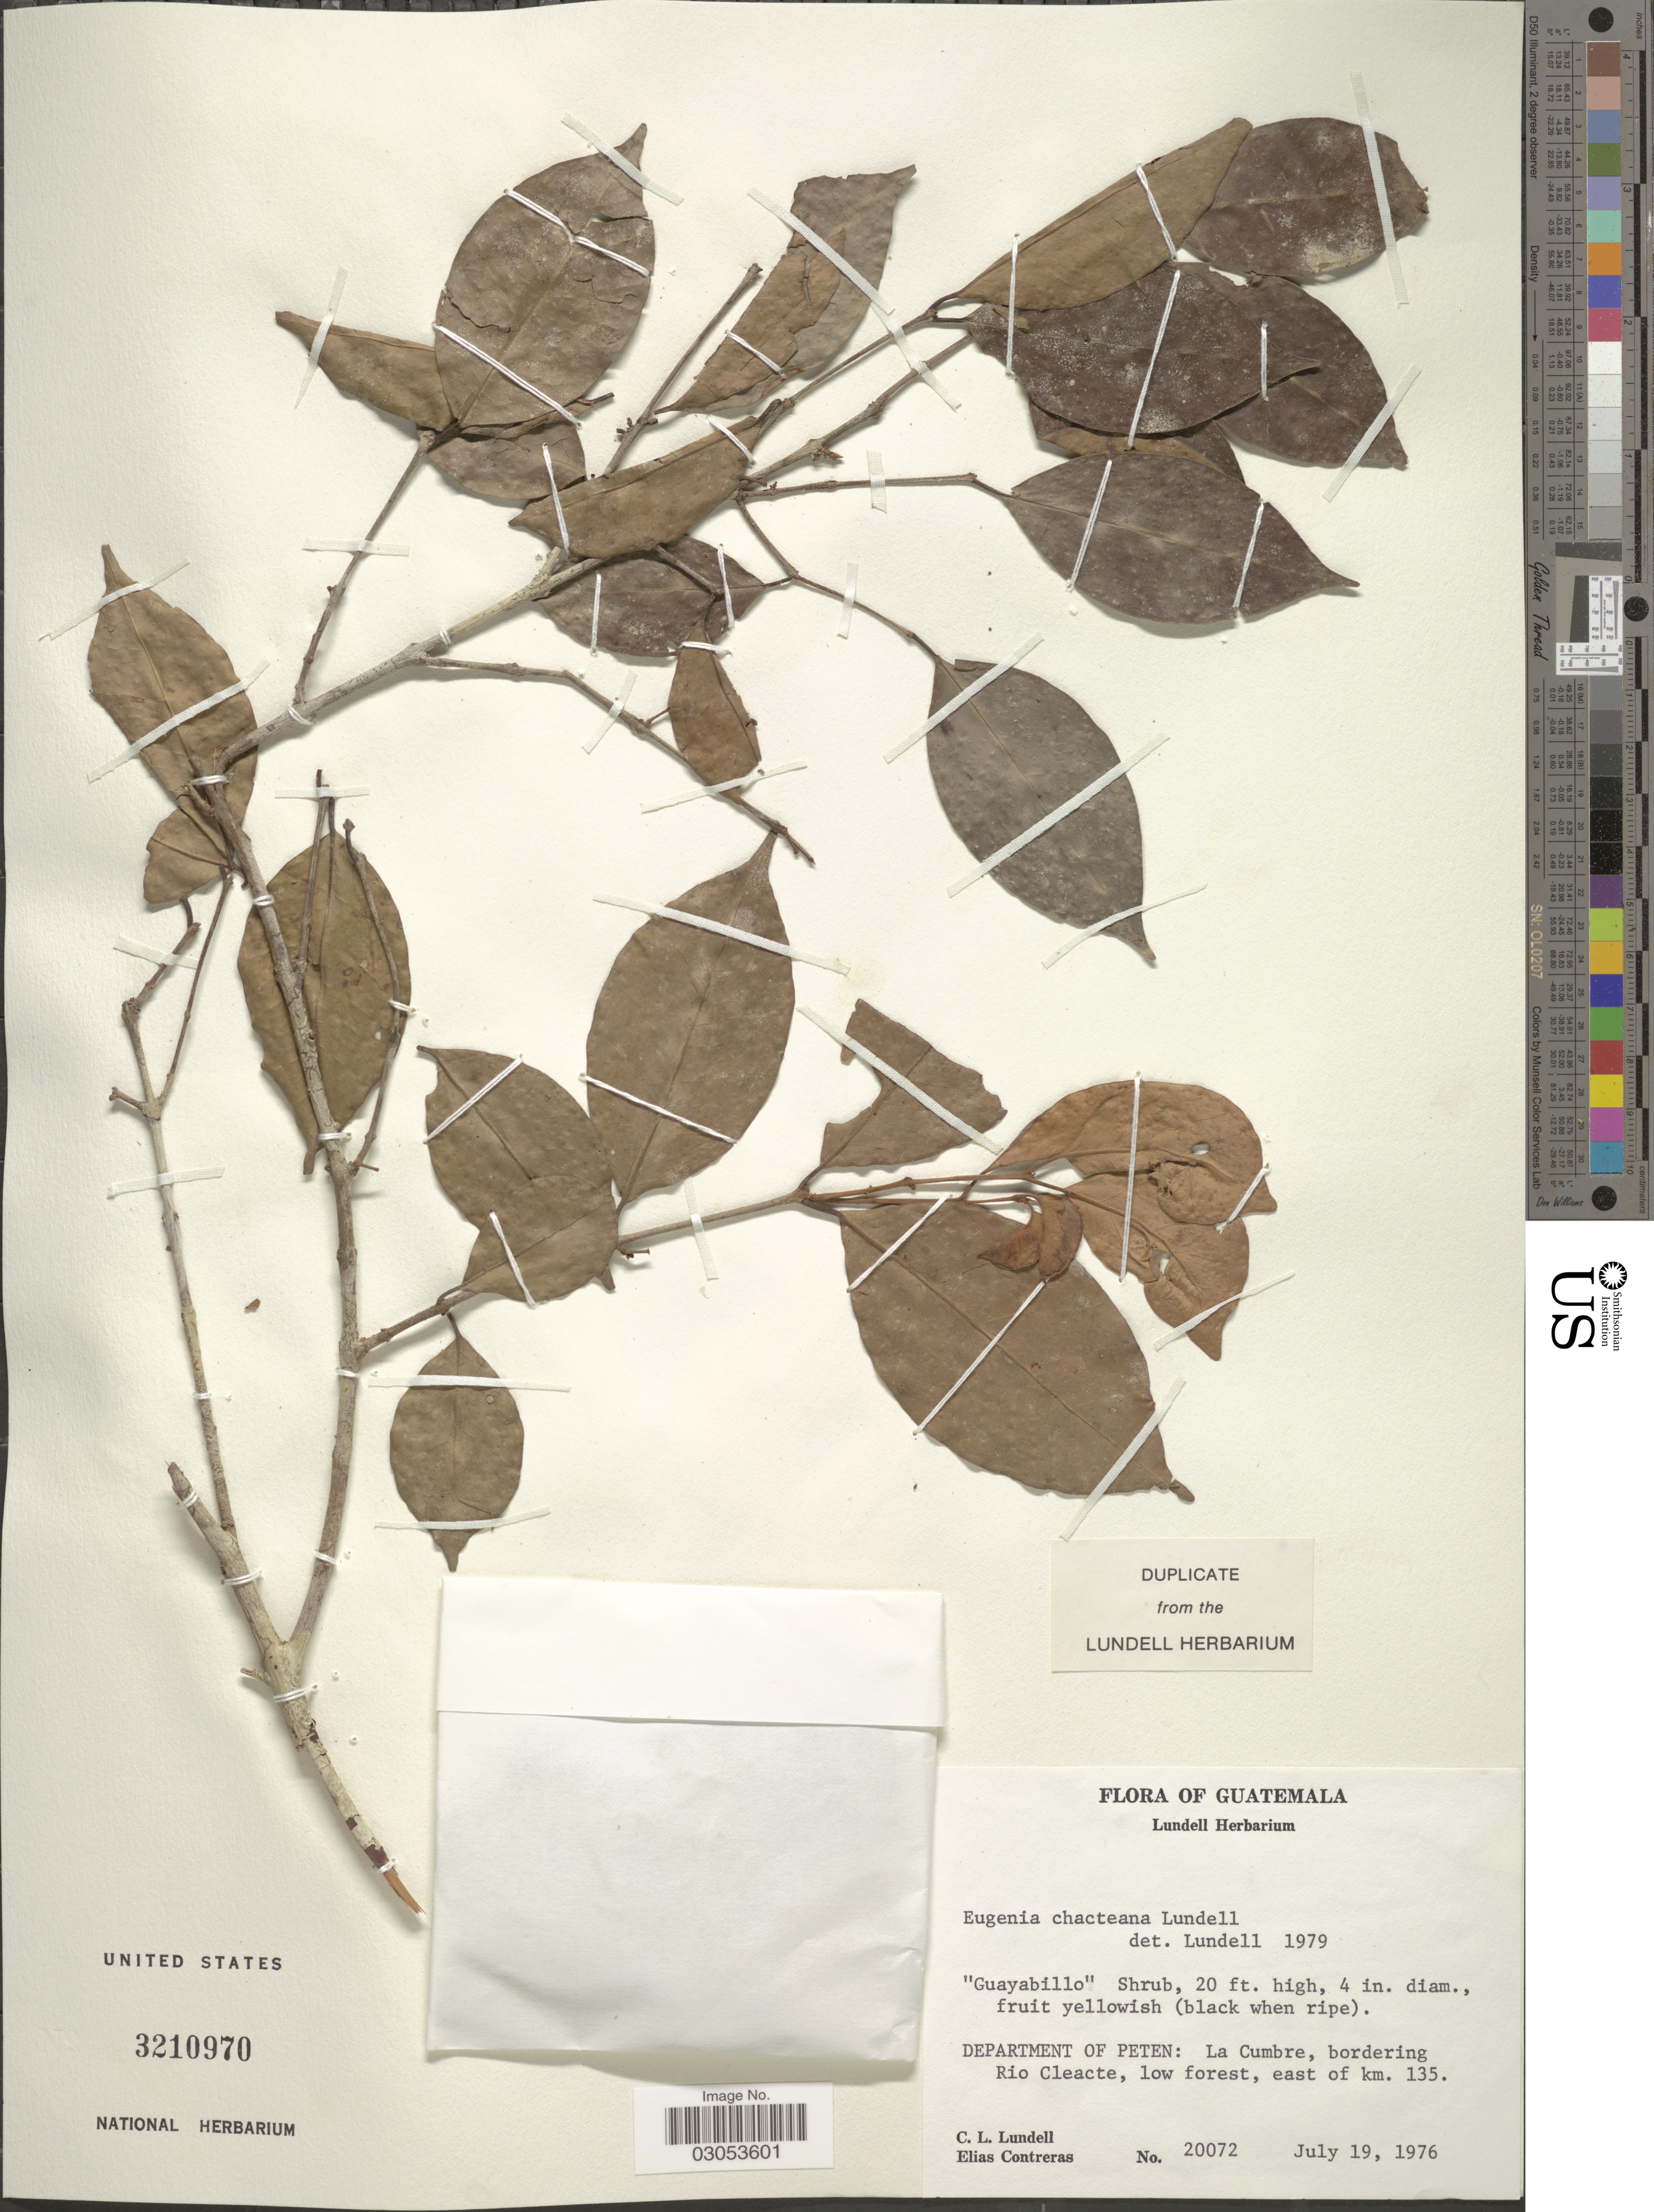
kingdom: Plantae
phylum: Tracheophyta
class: Magnoliopsida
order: Myrtales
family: Myrtaceae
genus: Eugenia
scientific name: Eugenia chacteana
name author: Lundell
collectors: C. L. Lundell & E. Contreras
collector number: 20072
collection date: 1976-07-19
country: Guatemala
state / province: El Petén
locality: Department of Peten: La Cumbre, bordering Rio Cleacte, low forest, east of km. 135.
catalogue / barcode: US 3210970